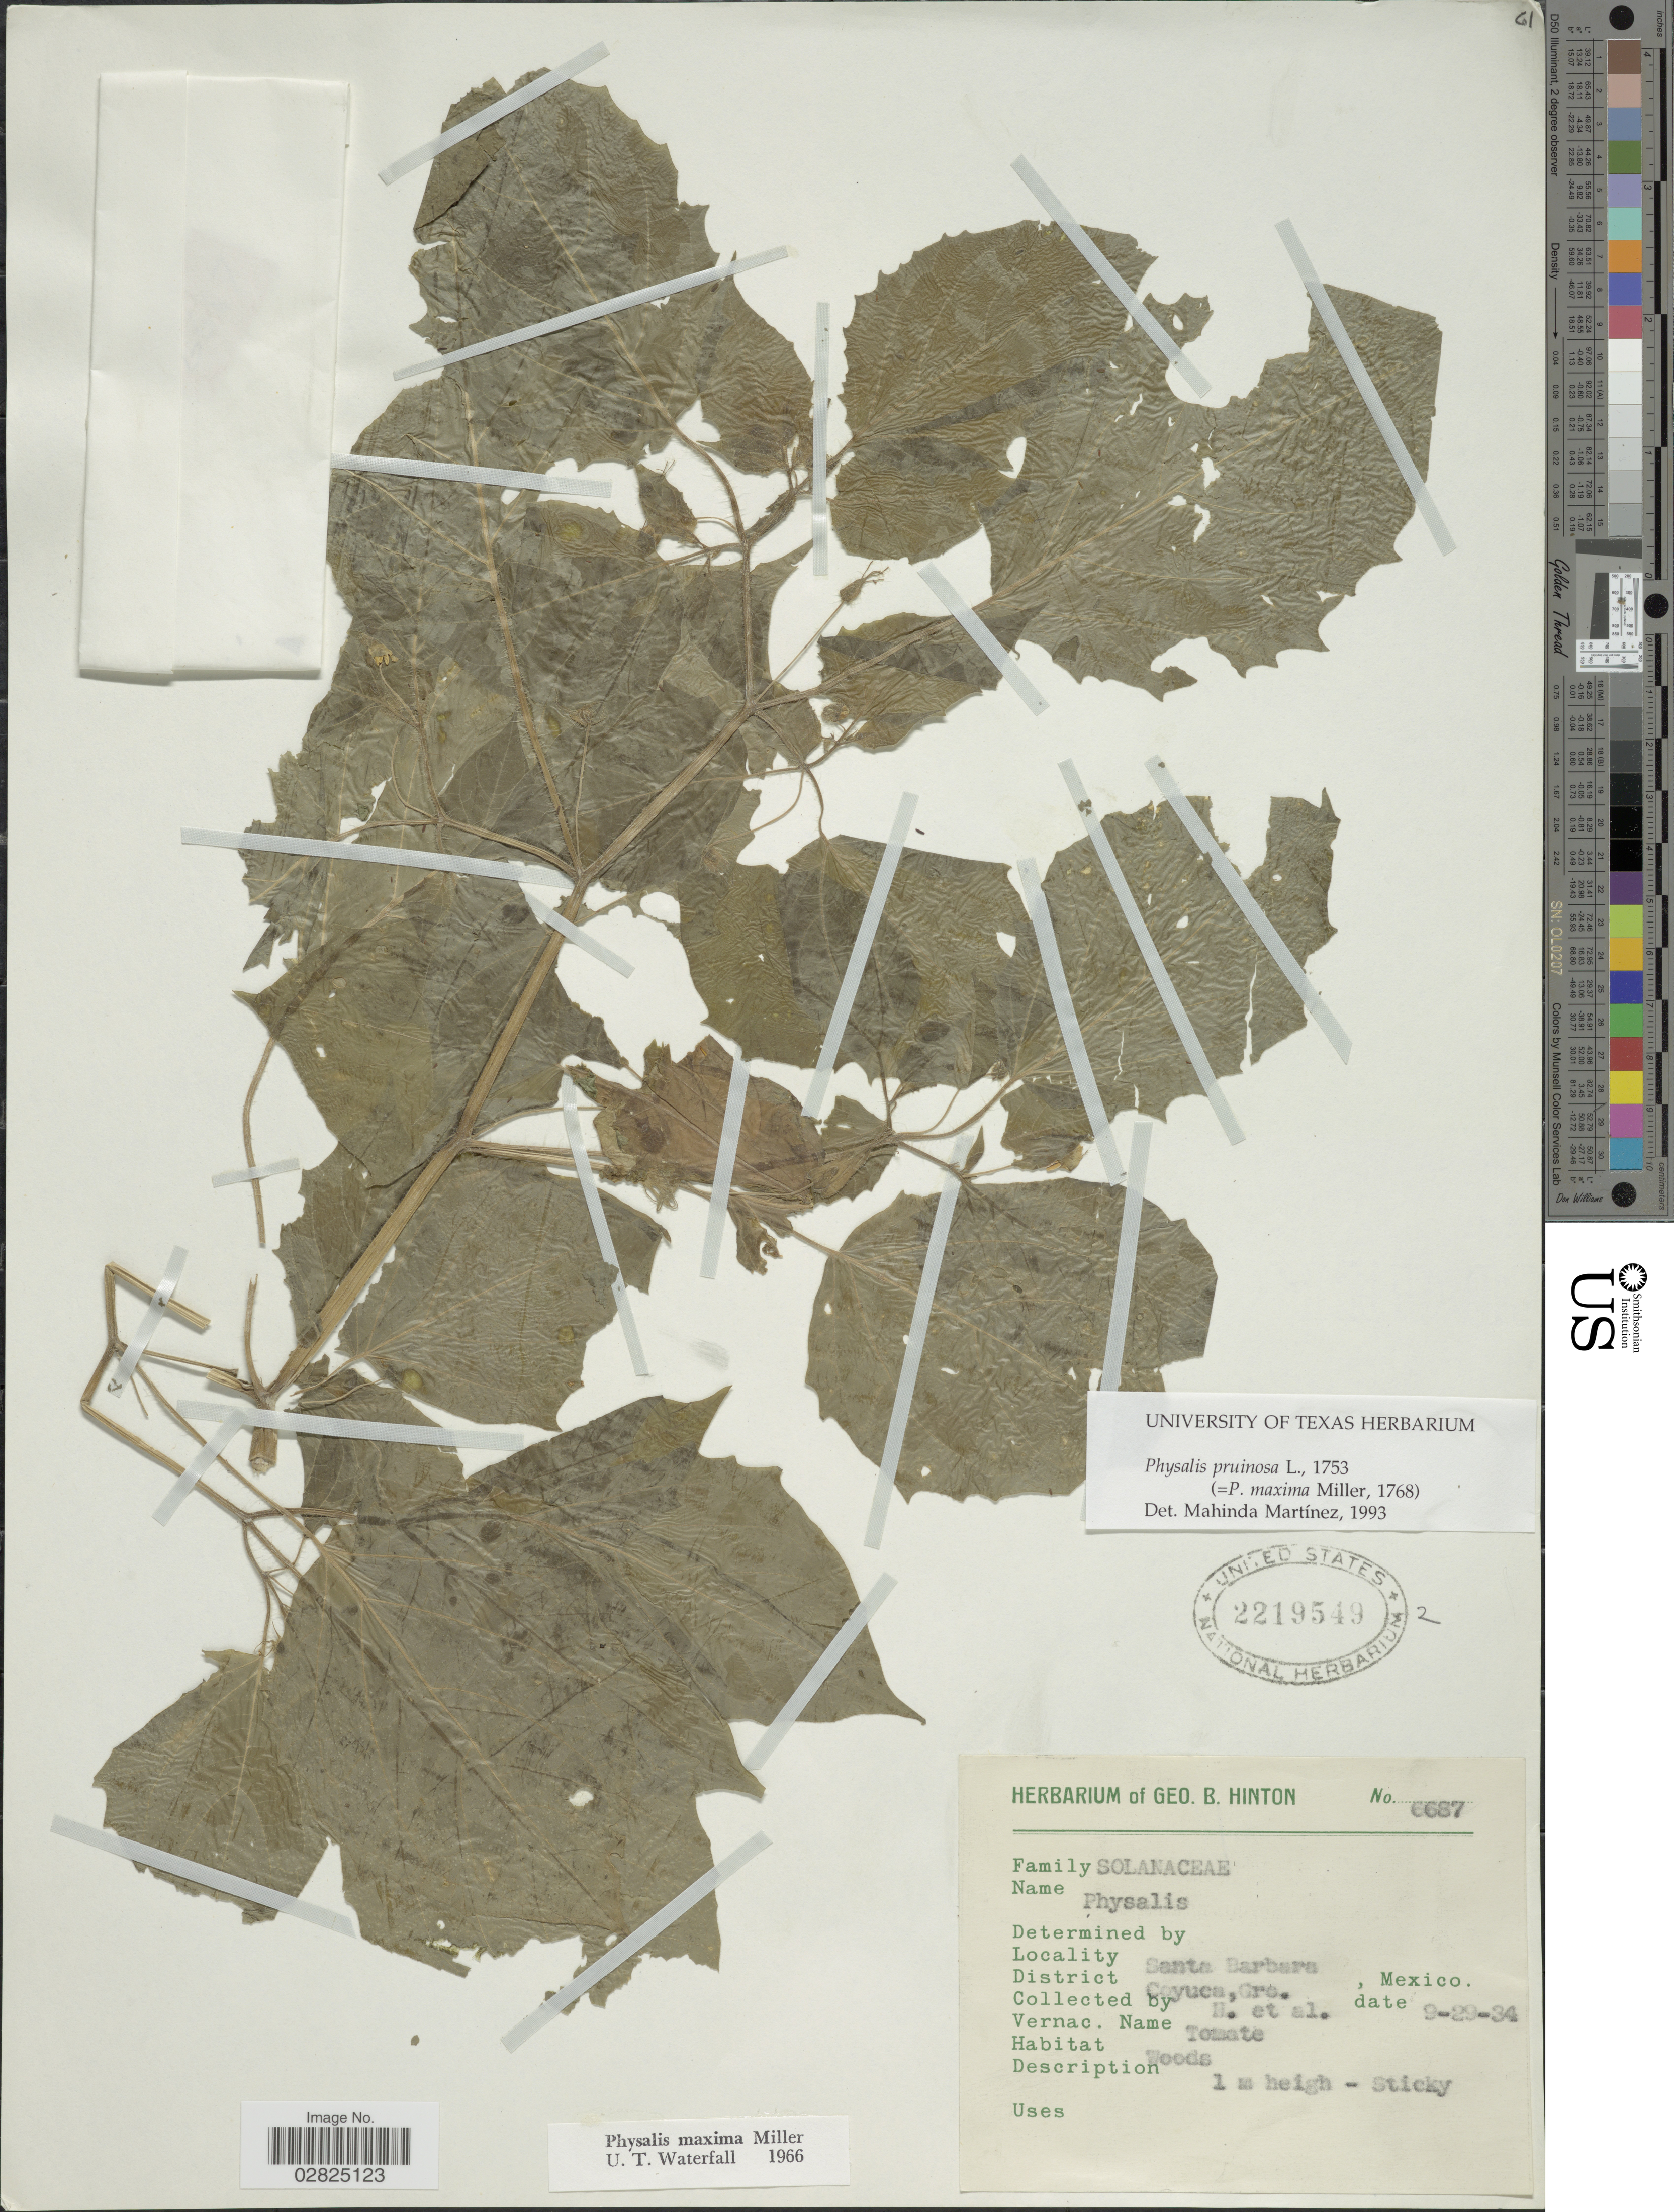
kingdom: Plantae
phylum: Tracheophyta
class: Magnoliopsida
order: Solanales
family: Solanaceae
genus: Physalis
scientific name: Physalis pruinosa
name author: L.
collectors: G. B. Hinton & et al.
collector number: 6687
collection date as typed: Transcribed d/m/y: 29/9/34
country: Mexico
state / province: Guerrero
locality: Santa Barbara, District Coyuca.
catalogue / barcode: US 2219549